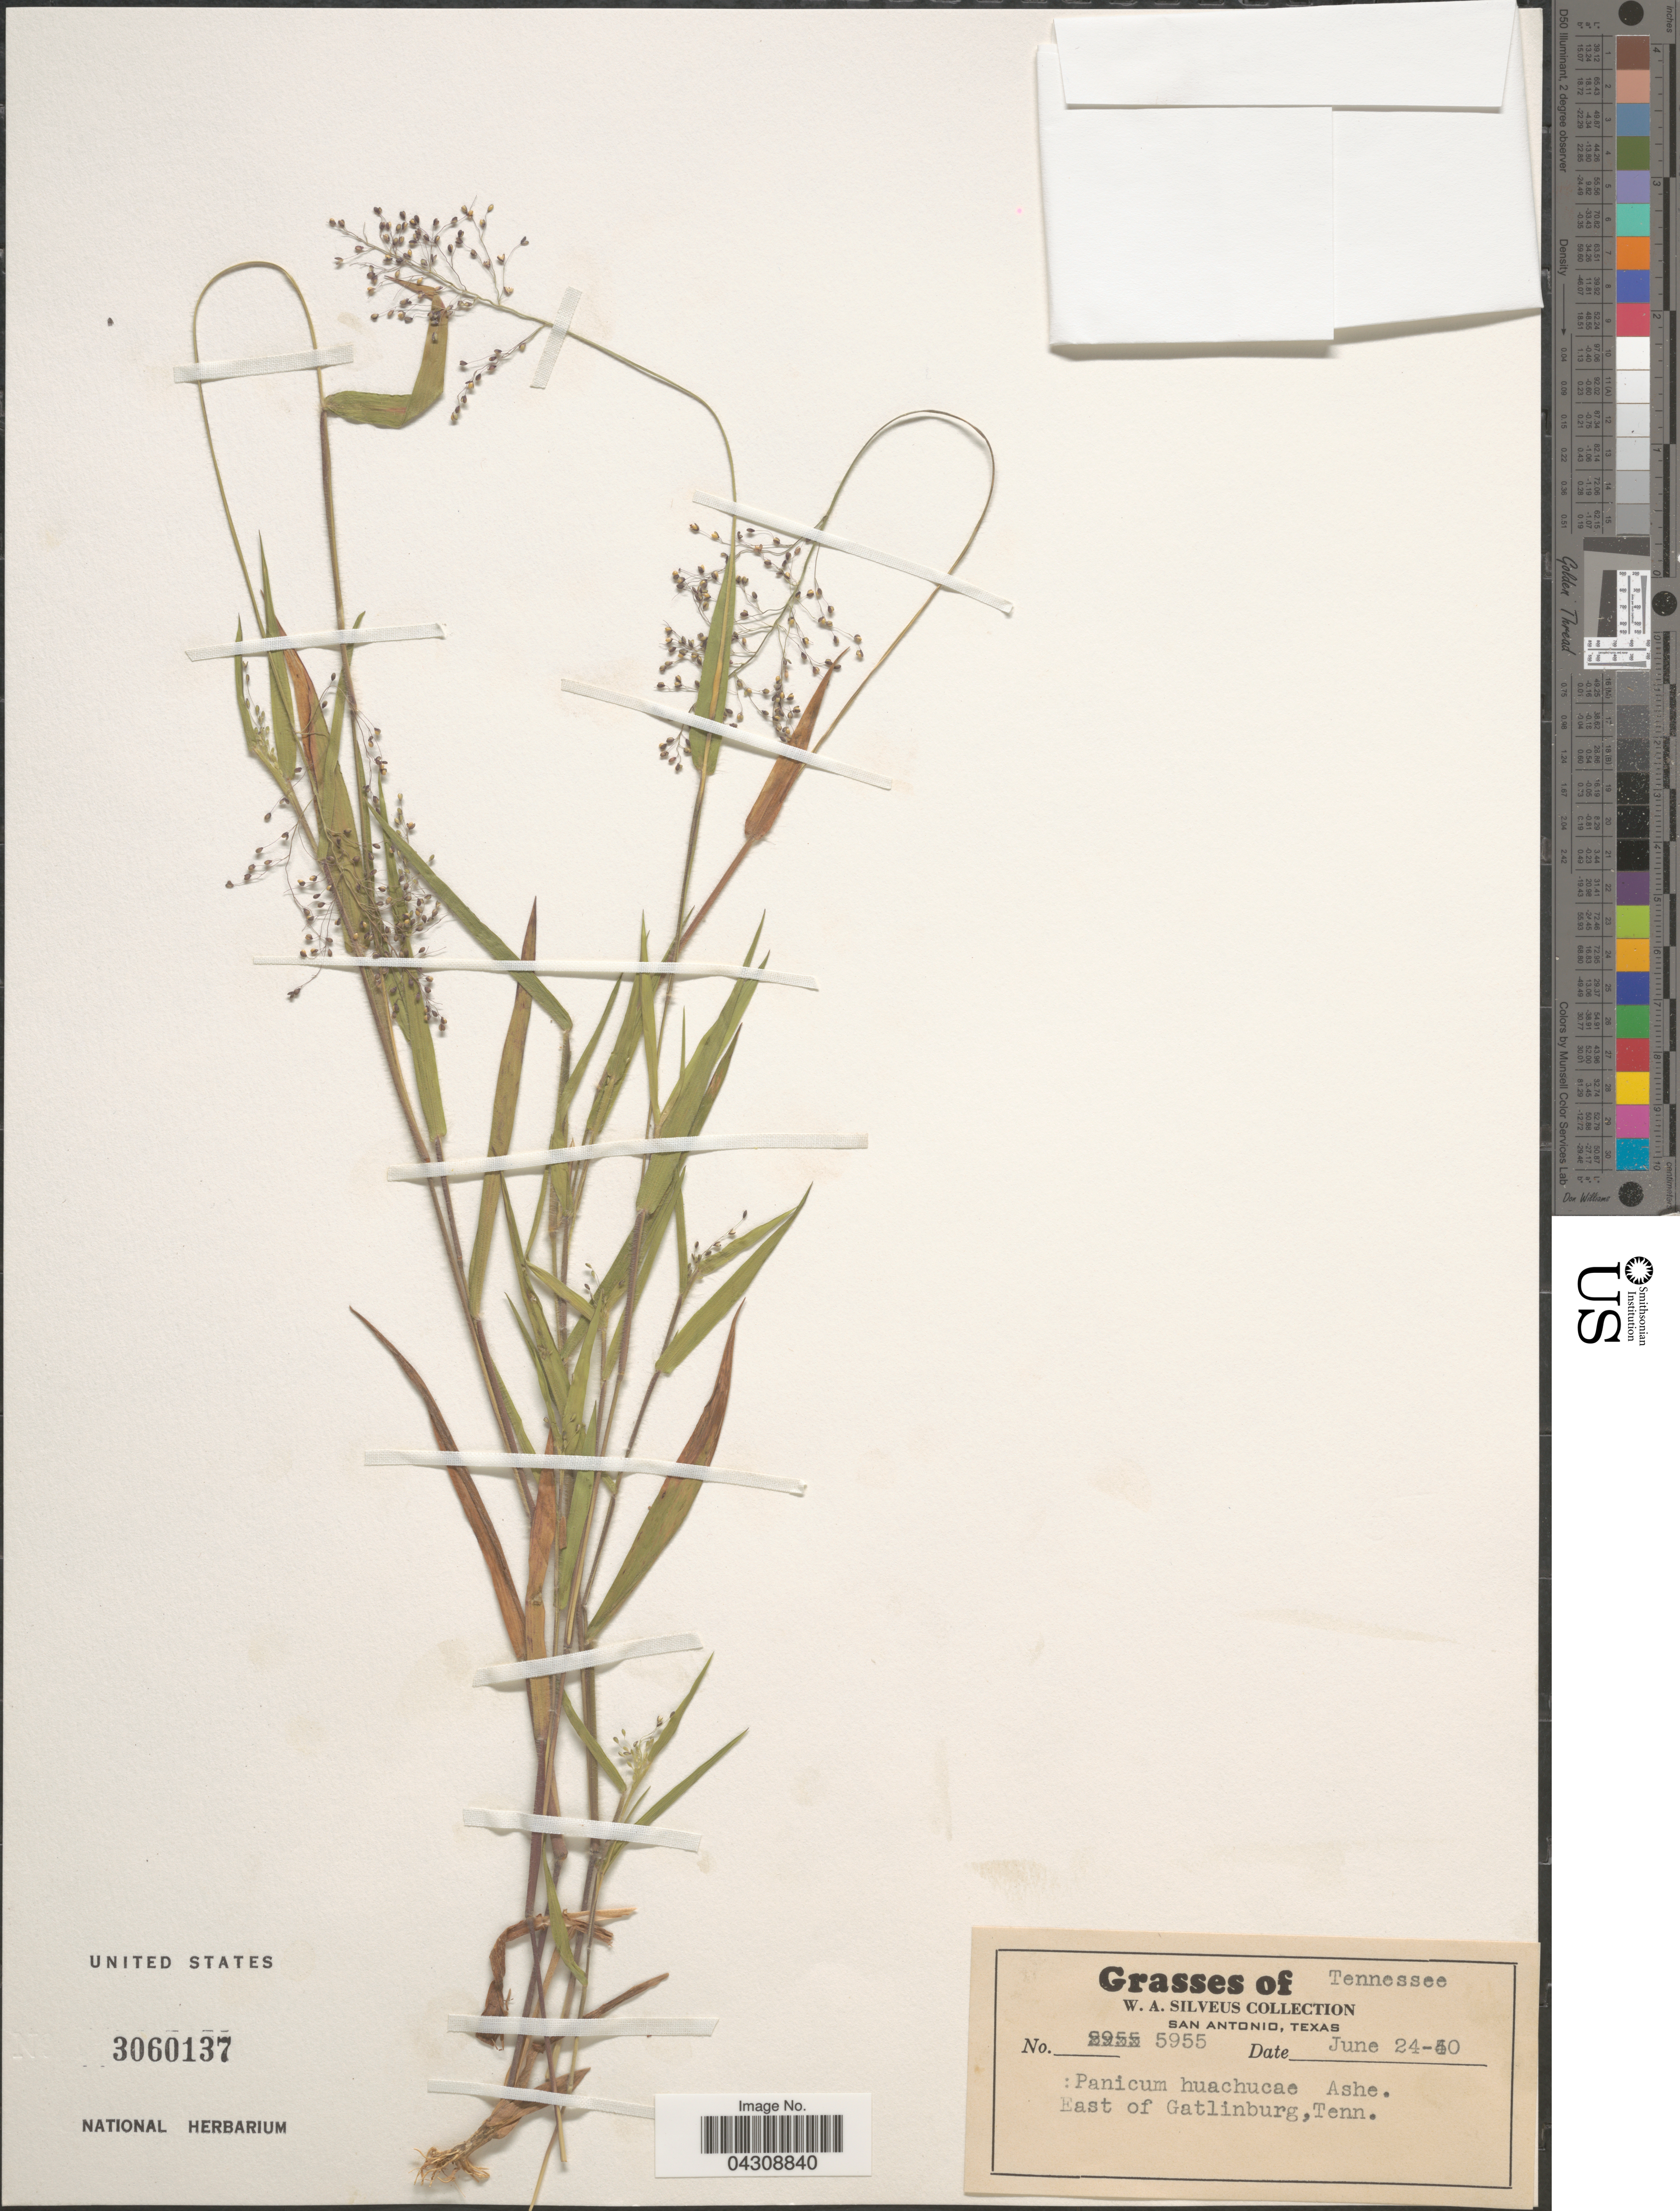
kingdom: Plantae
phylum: Tracheophyta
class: Liliopsida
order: Poales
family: Poaceae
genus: Dichanthelium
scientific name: Dichanthelium acuminatum var. acuminatum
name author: (Sw.) Gould & C.A. Clark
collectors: W. Silveus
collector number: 5955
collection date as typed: Transcribed d/m/y: 24/6/60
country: United States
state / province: Tennessee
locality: East of Gatlinburg.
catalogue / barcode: US 3060137